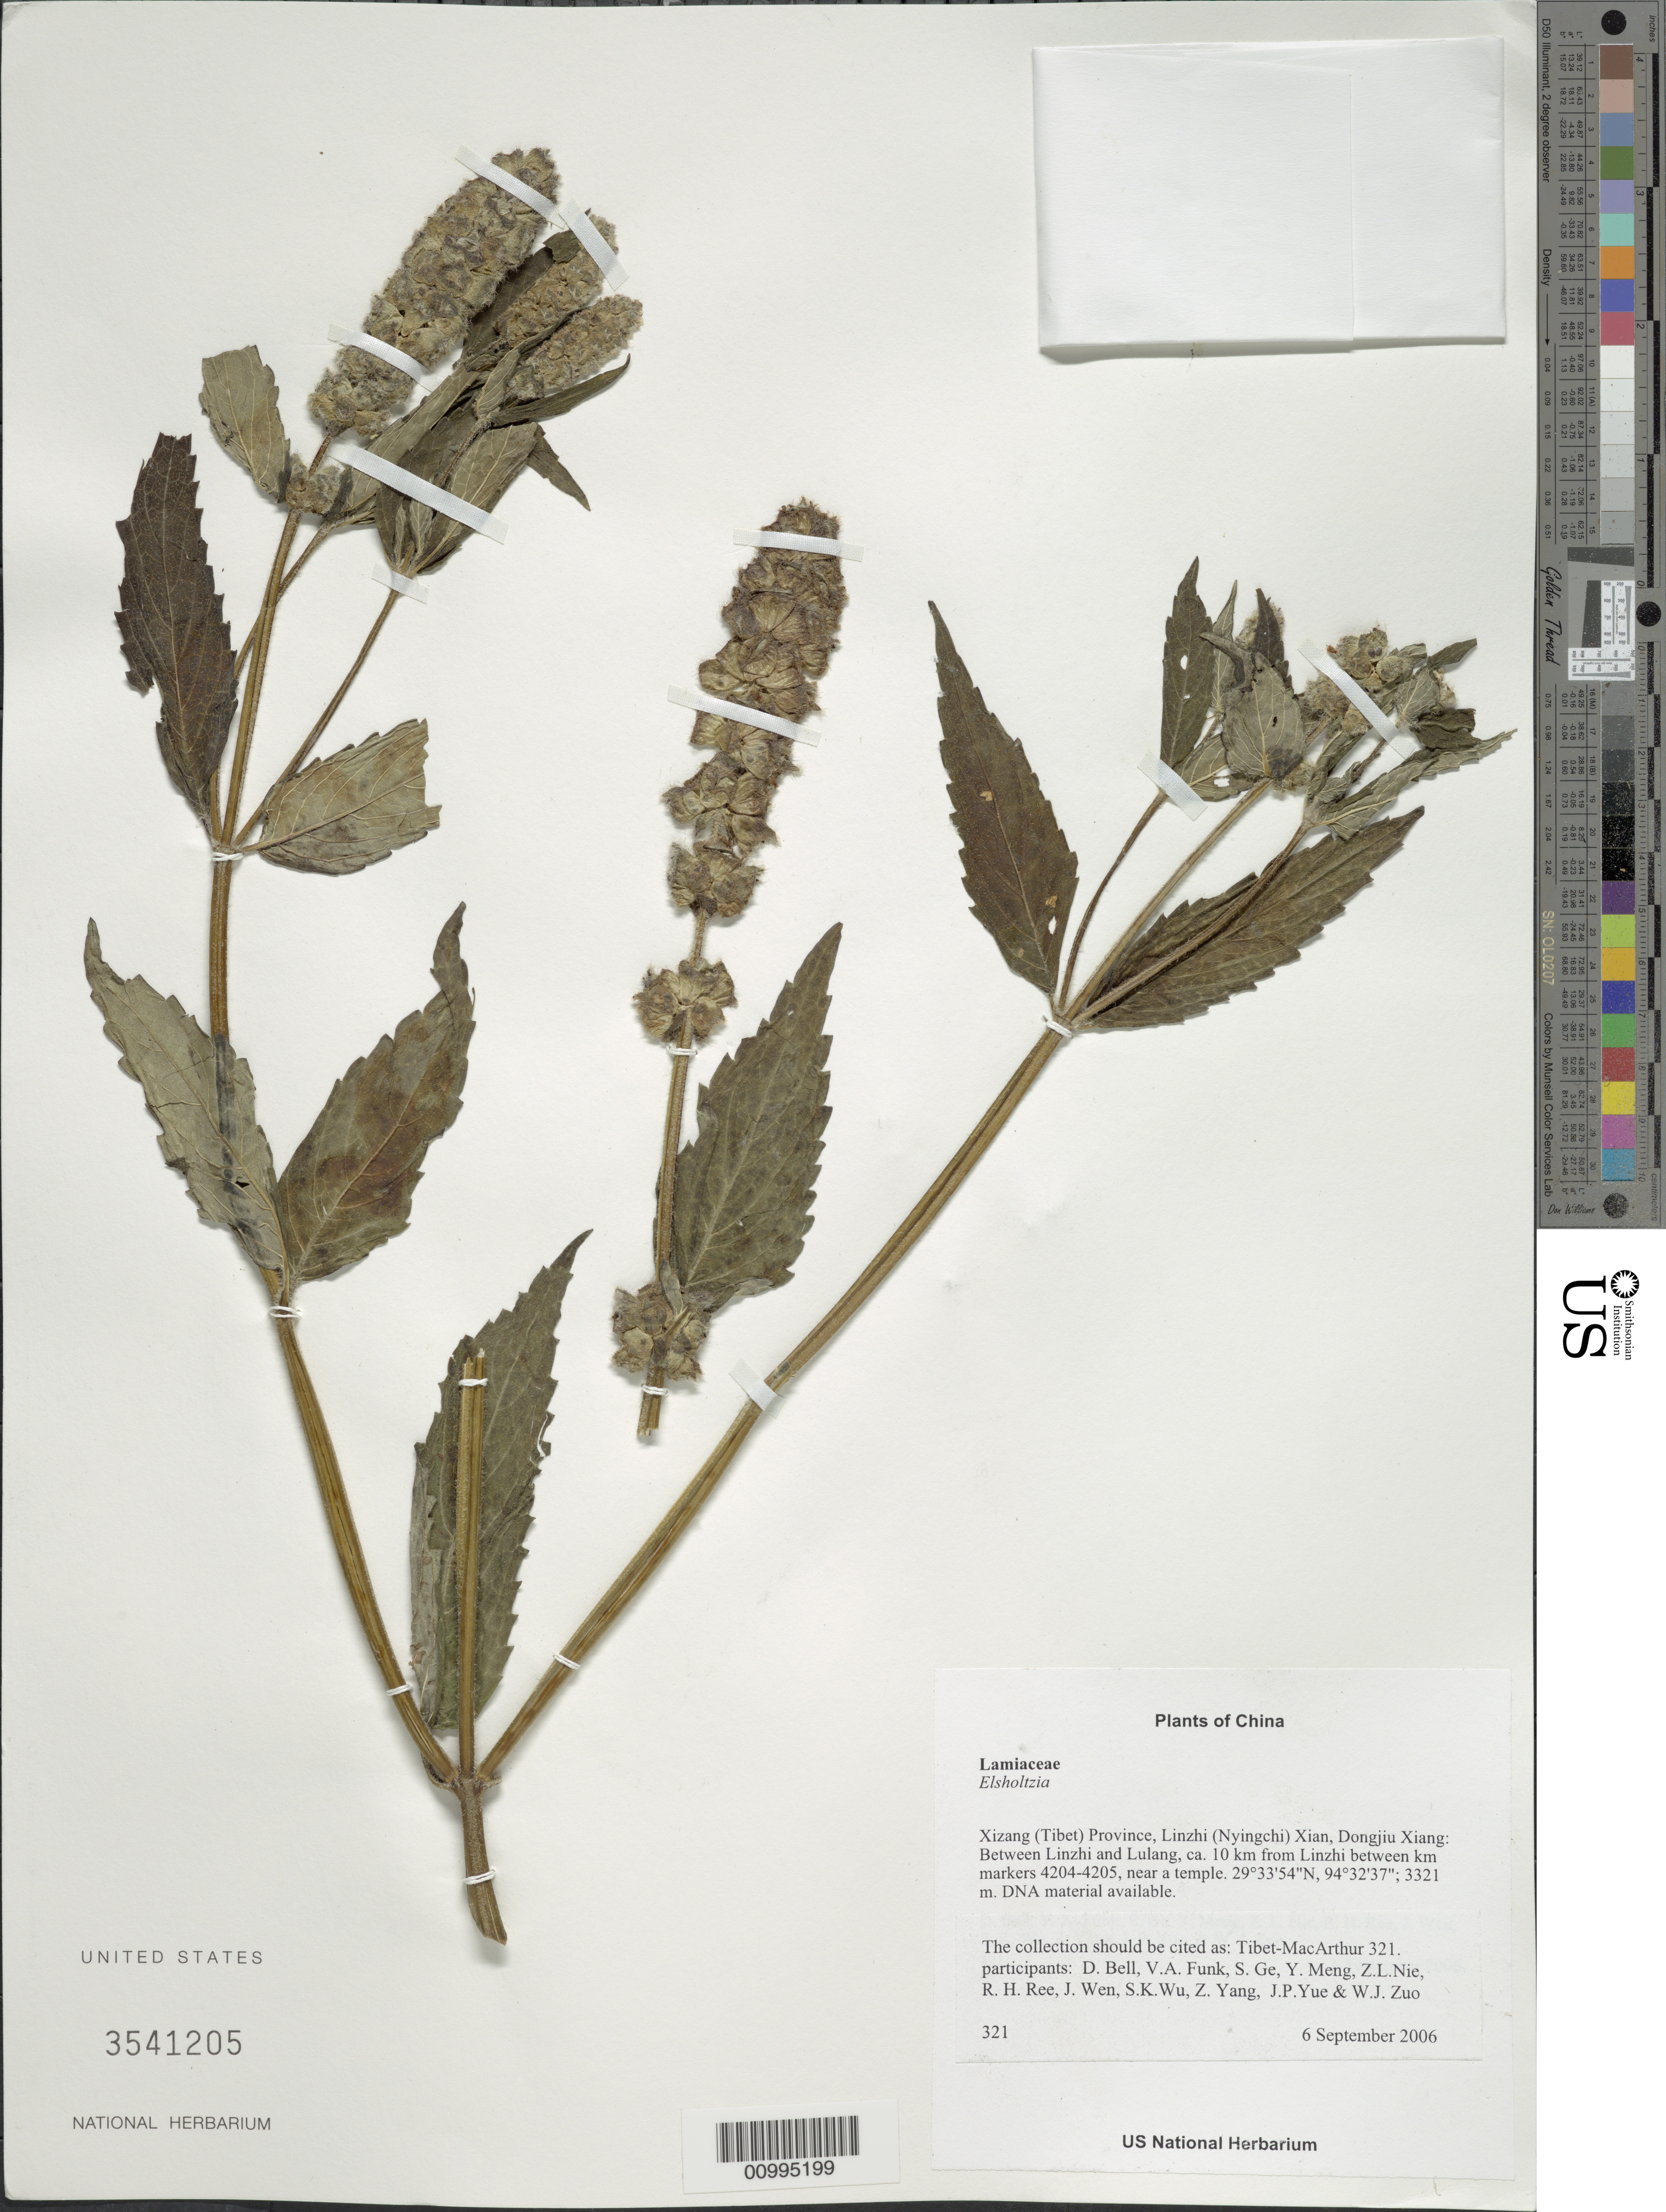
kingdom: Plantae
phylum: Tracheophyta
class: Magnoliopsida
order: Lamiales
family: Lamiaceae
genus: Elsholtzia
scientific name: Elsholtzia sp.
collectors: Tibet-MacArthur, D. A. Bell, V. Funk, S. Ge, Y. Meng, Z. Nie, R. Ree, J. Wen, S. K. Wu, Z. Yang, J. Yue & W. Zuo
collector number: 321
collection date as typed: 06 Sep 2006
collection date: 2006-09-06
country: China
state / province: Xizang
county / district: Linzhi (Nyingchi) Xian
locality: Dongjiu Xiang. Between Linzhi and Lulang, ca. 10 km from Linzhi between km markers 4204-4205, near a temple.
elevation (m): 3321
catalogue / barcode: US 3541205